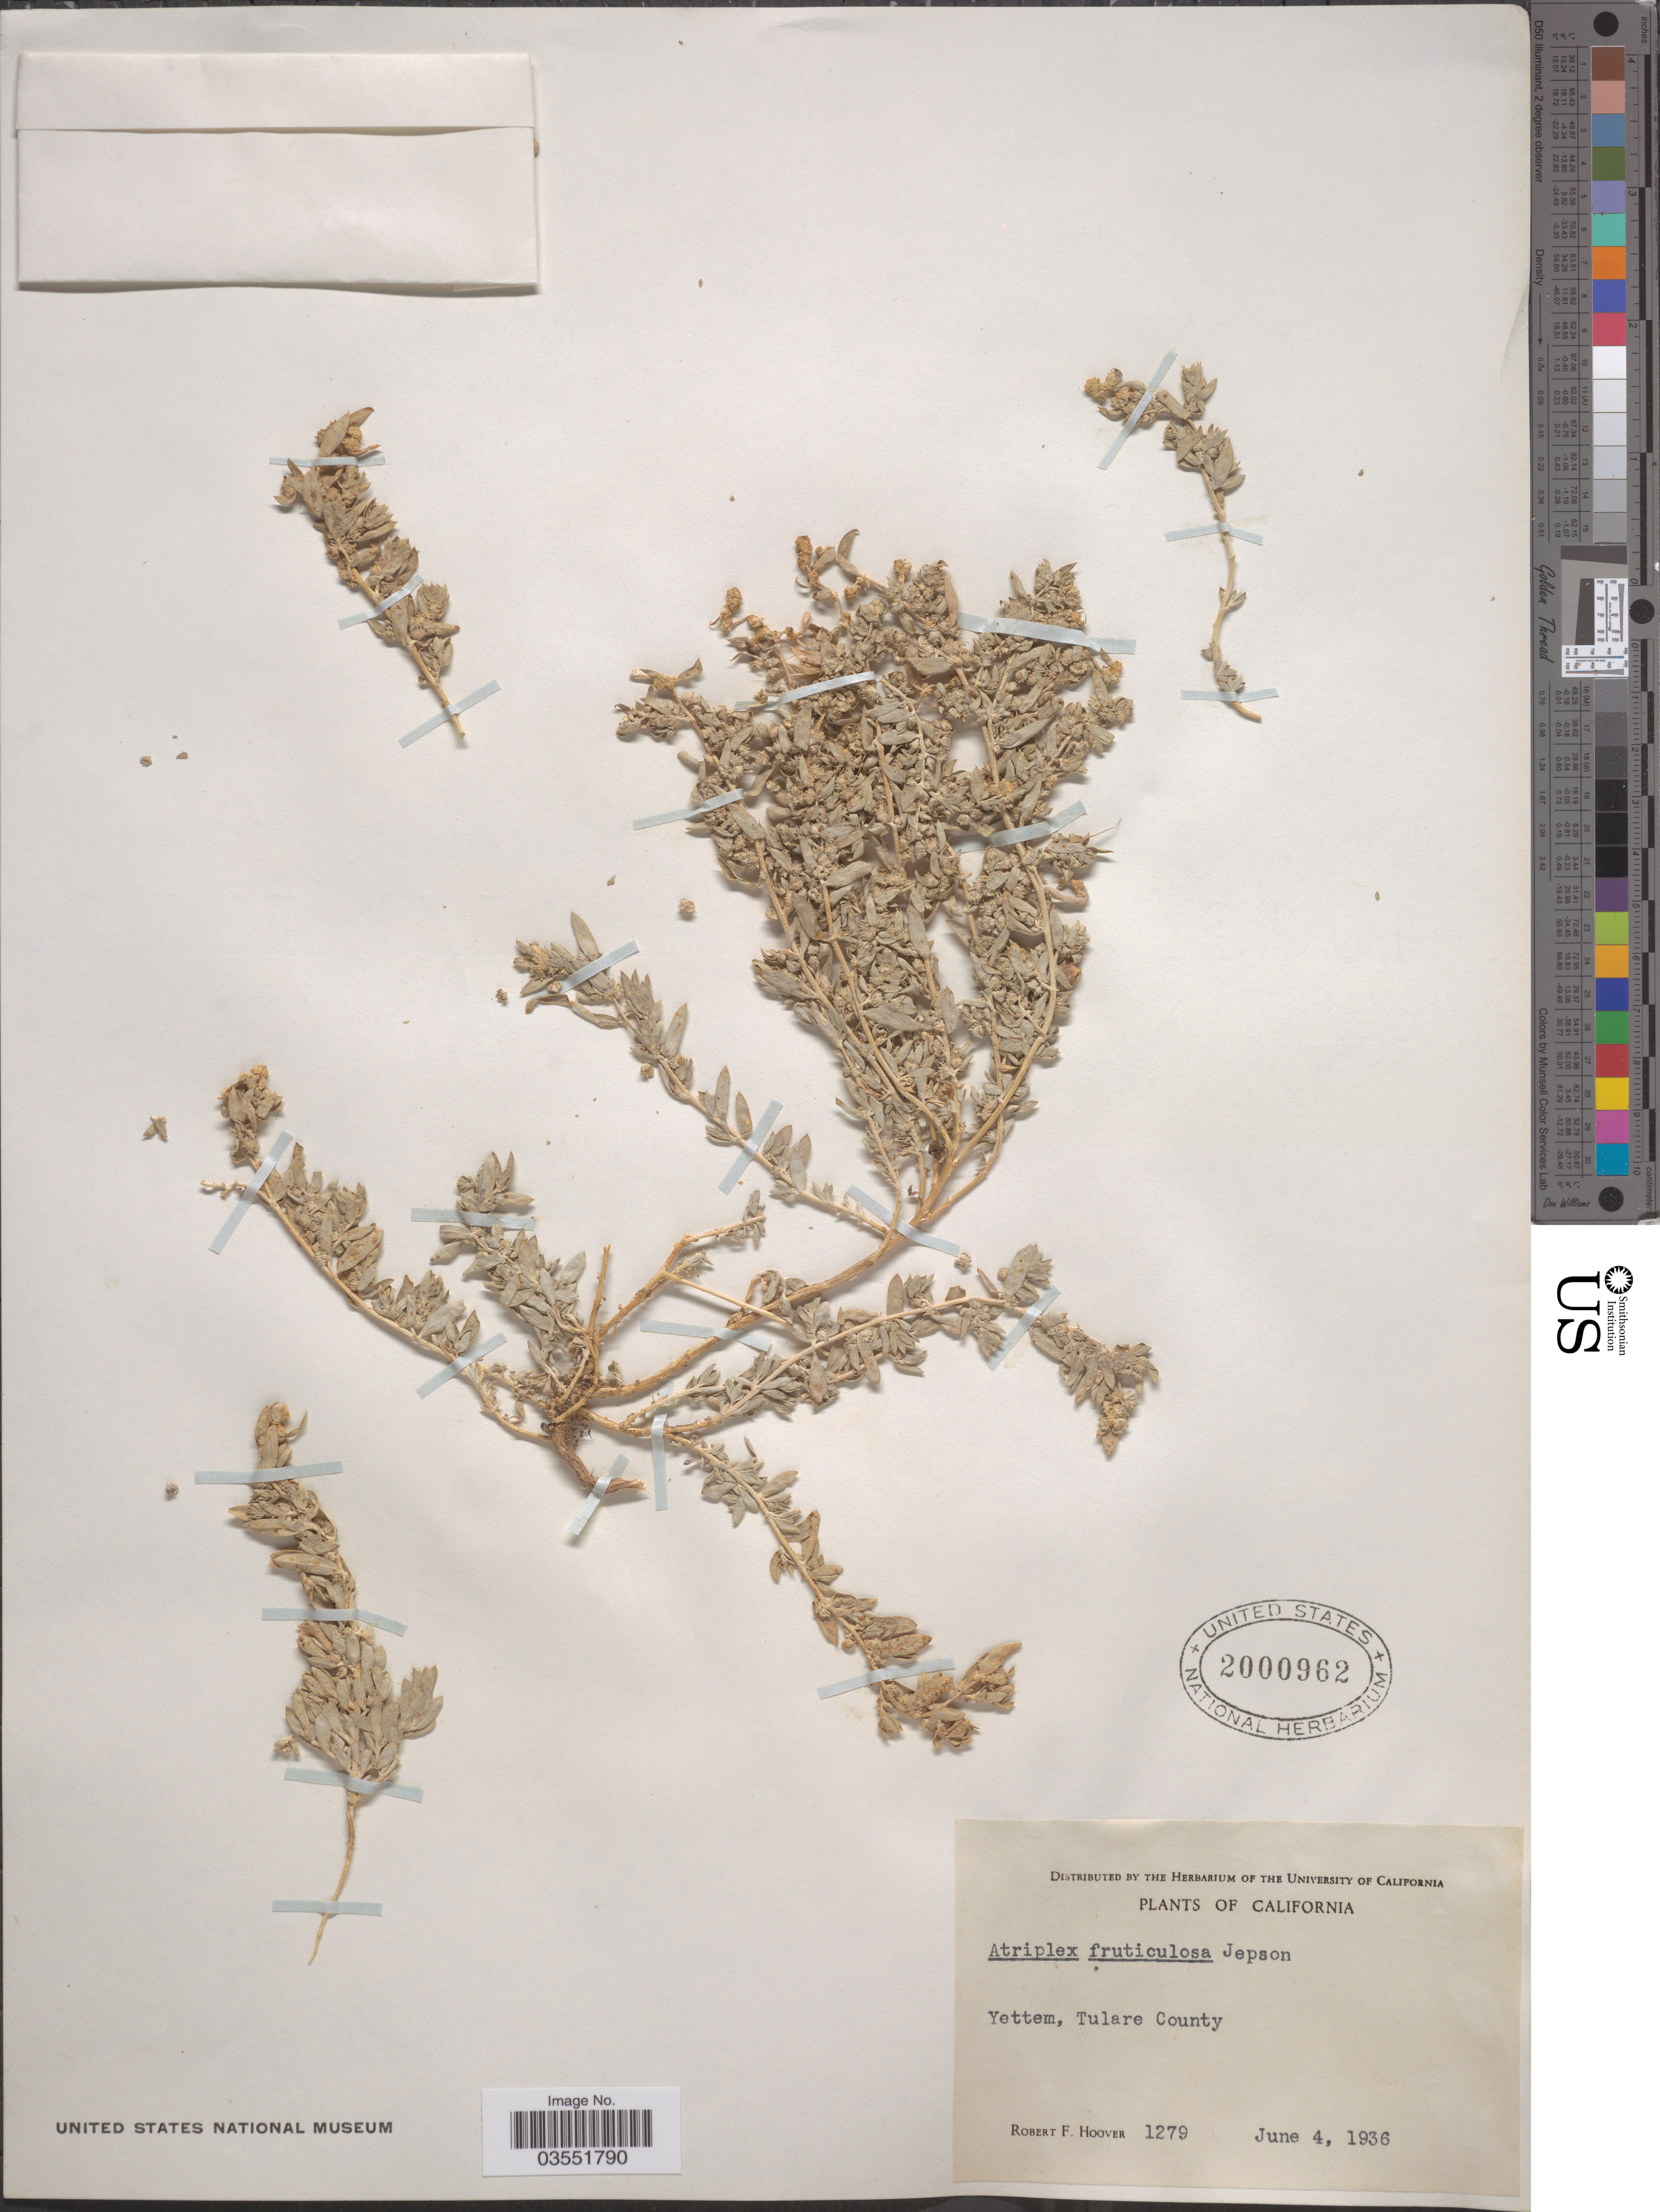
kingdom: Plantae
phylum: Tracheophyta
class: Magnoliopsida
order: Caryophyllales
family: Amaranthaceae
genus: Atriplex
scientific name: Atriplex fruticulosa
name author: Jeps.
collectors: R. F. Hoover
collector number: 1279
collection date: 1936-06-04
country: United States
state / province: California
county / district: Tulare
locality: Yettem, Tulare County.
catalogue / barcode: US 2000962